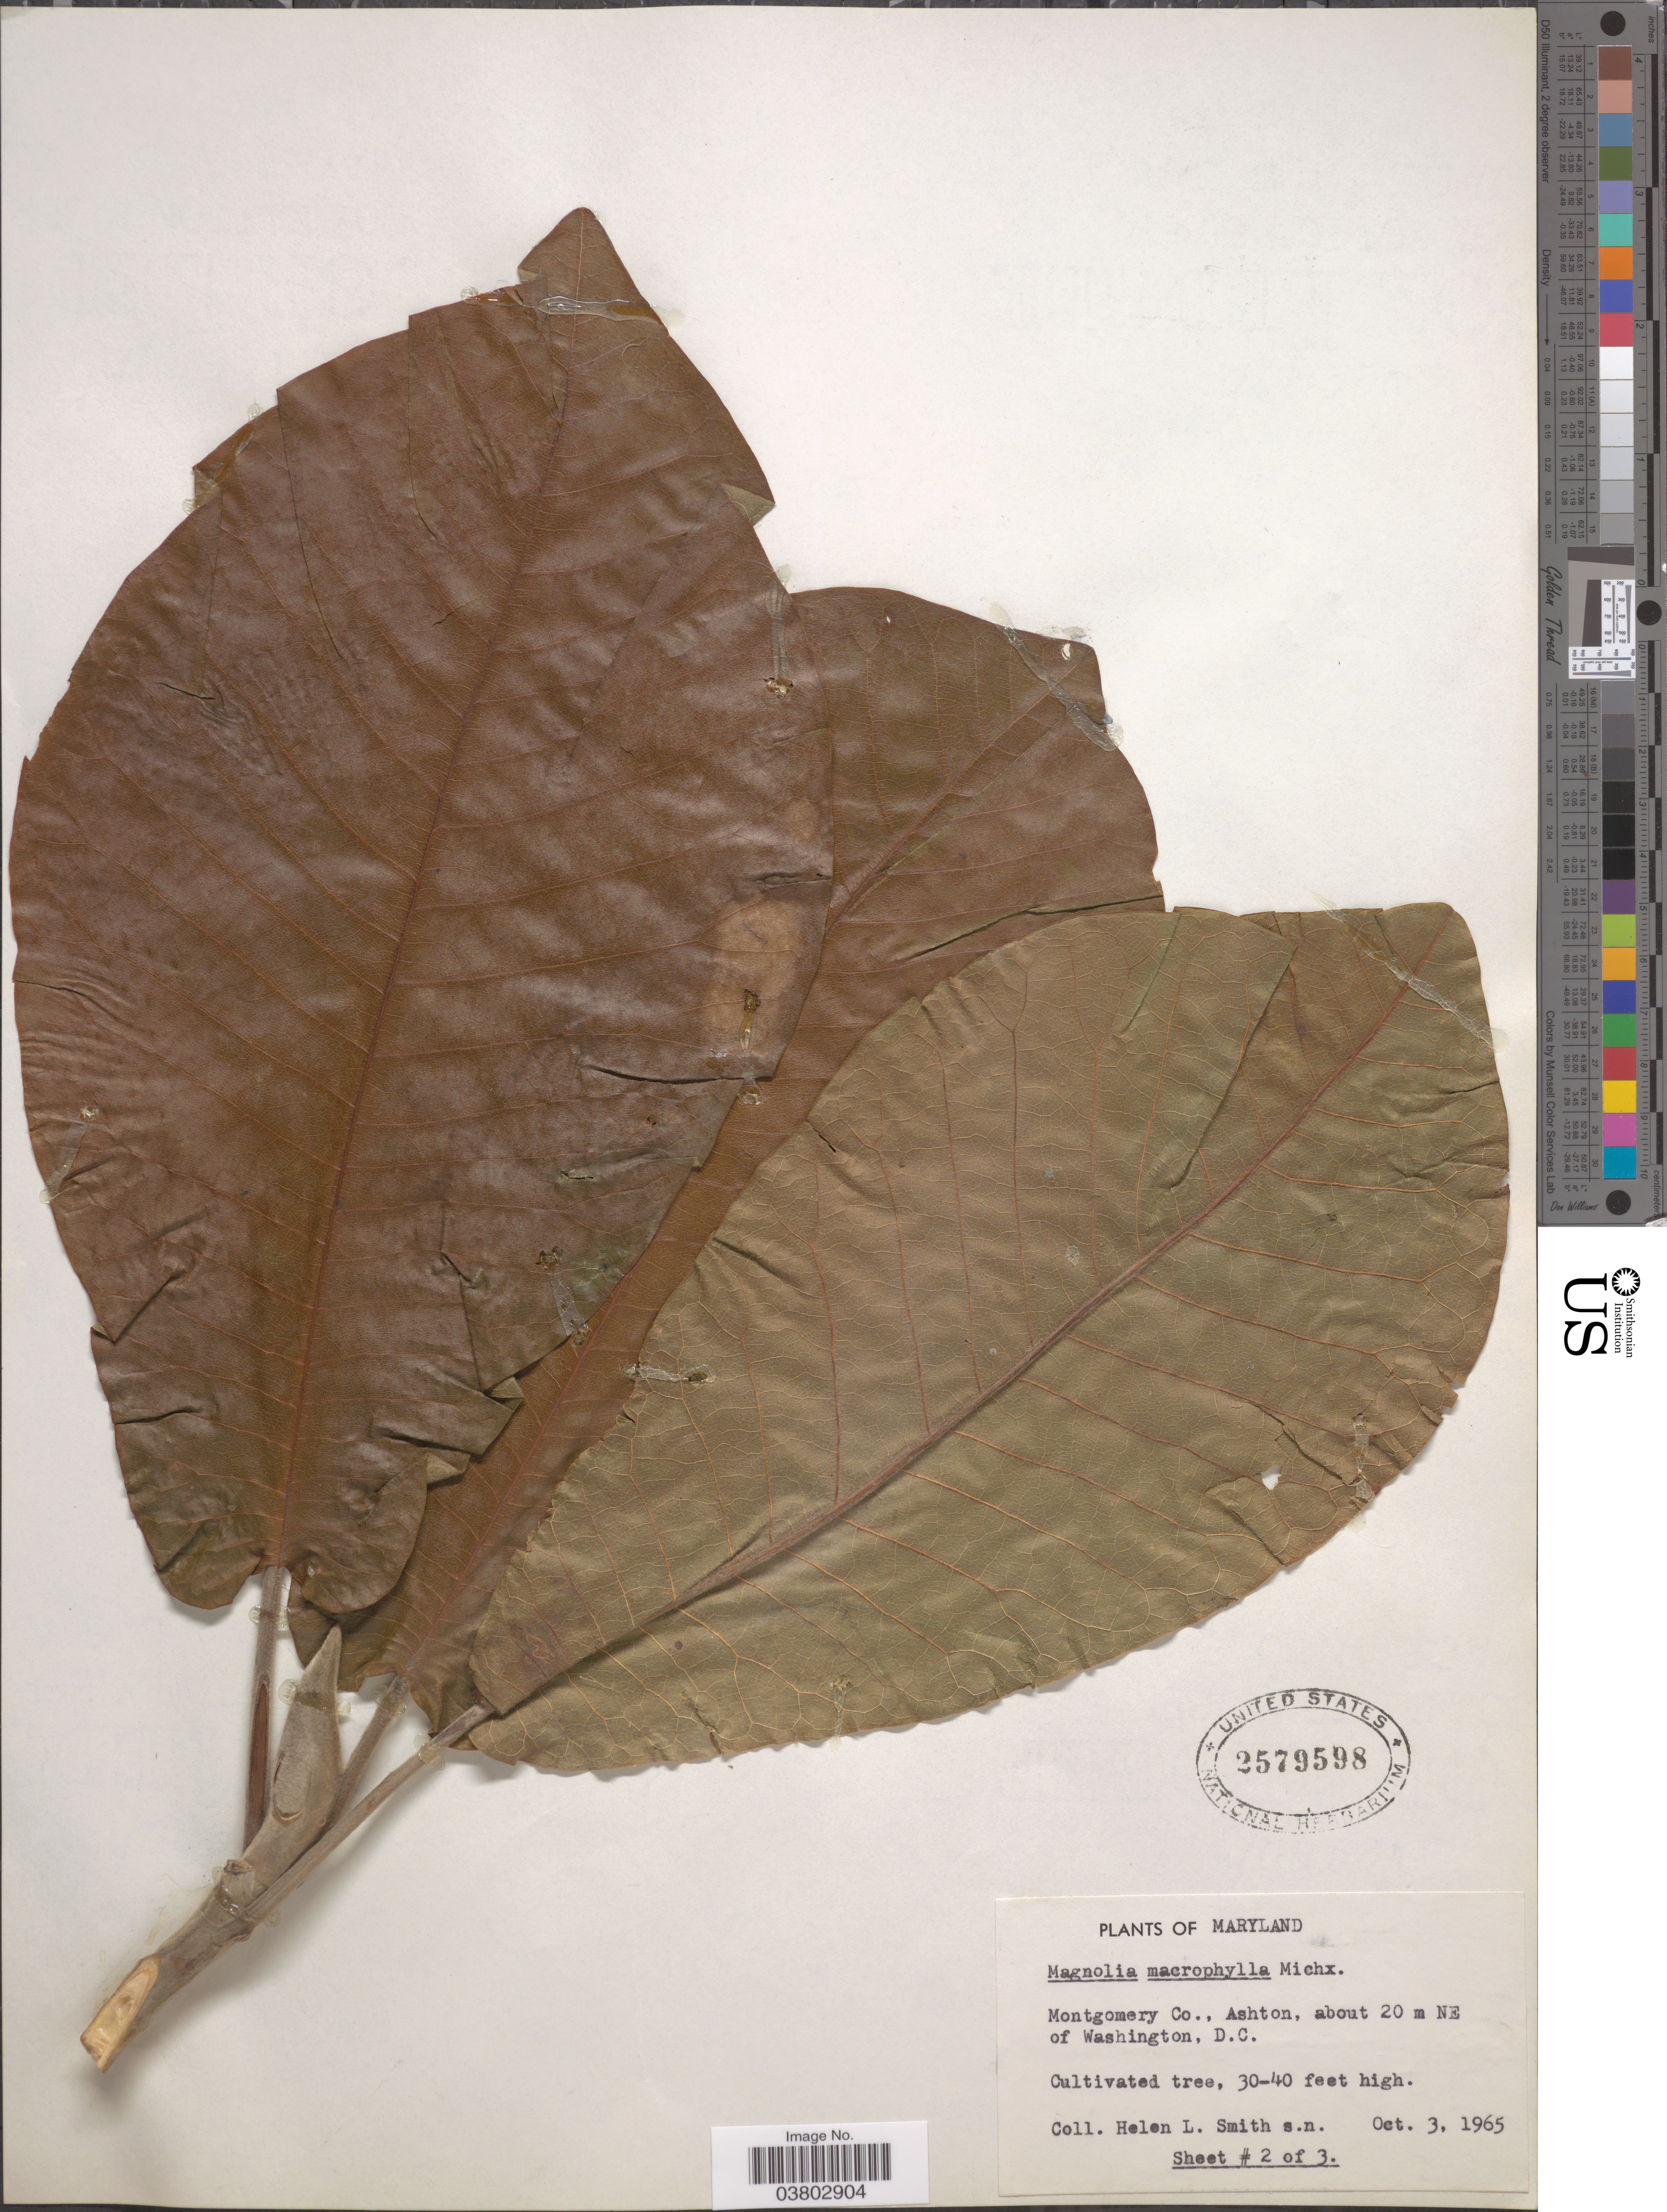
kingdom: Plantae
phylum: Tracheophyta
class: Magnoliopsida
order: Magnoliales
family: Magnoliaceae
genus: Magnolia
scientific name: Magnolia macrophylla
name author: Michx.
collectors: H. L. Smith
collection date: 1965-10-03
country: United States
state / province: Maryland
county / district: Montgomery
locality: Montgomery Co., Ashton, about 20 m NE of Washington, D.C.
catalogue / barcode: US 2579598